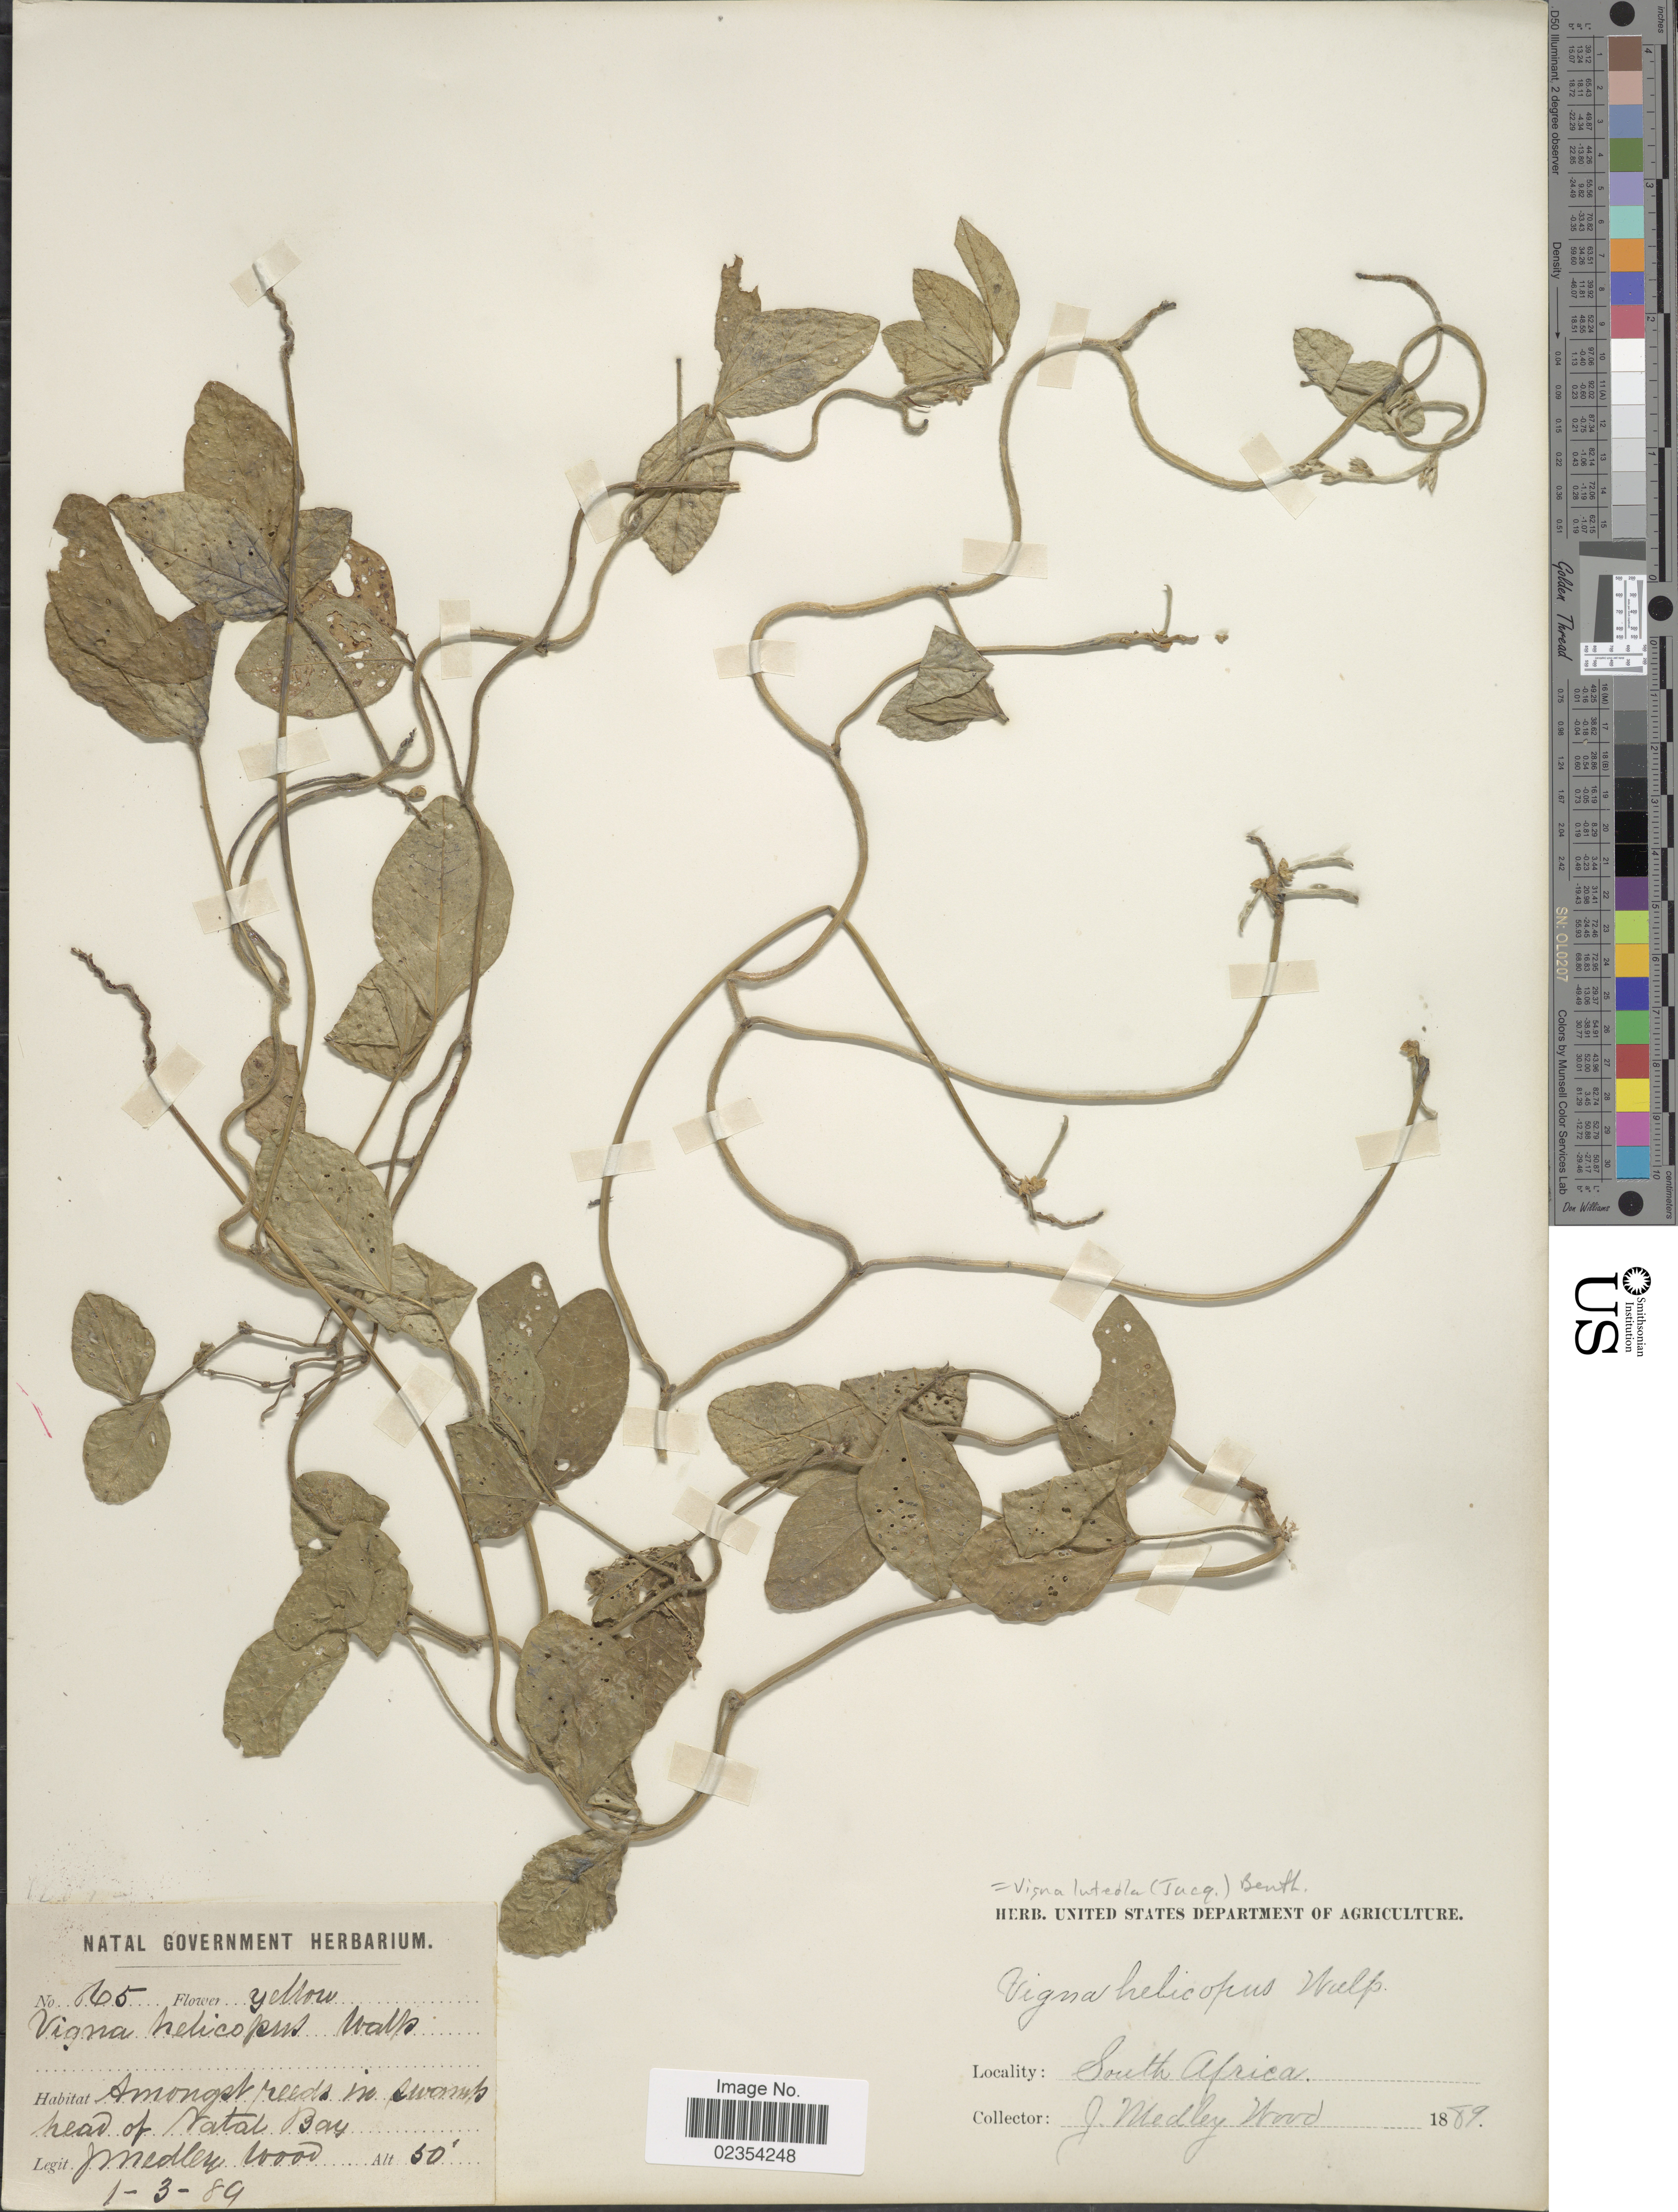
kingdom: Plantae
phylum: Tracheophyta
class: Magnoliopsida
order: Fabales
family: Fabaceae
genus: Vigna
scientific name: Vigna luteola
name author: (Jacq.) Benth.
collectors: J. Medley Wood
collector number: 865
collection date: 1889-03-01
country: South Africa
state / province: KwaZulu-Natal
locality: Amongst reeds in swamp head of Natal Bay.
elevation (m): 15